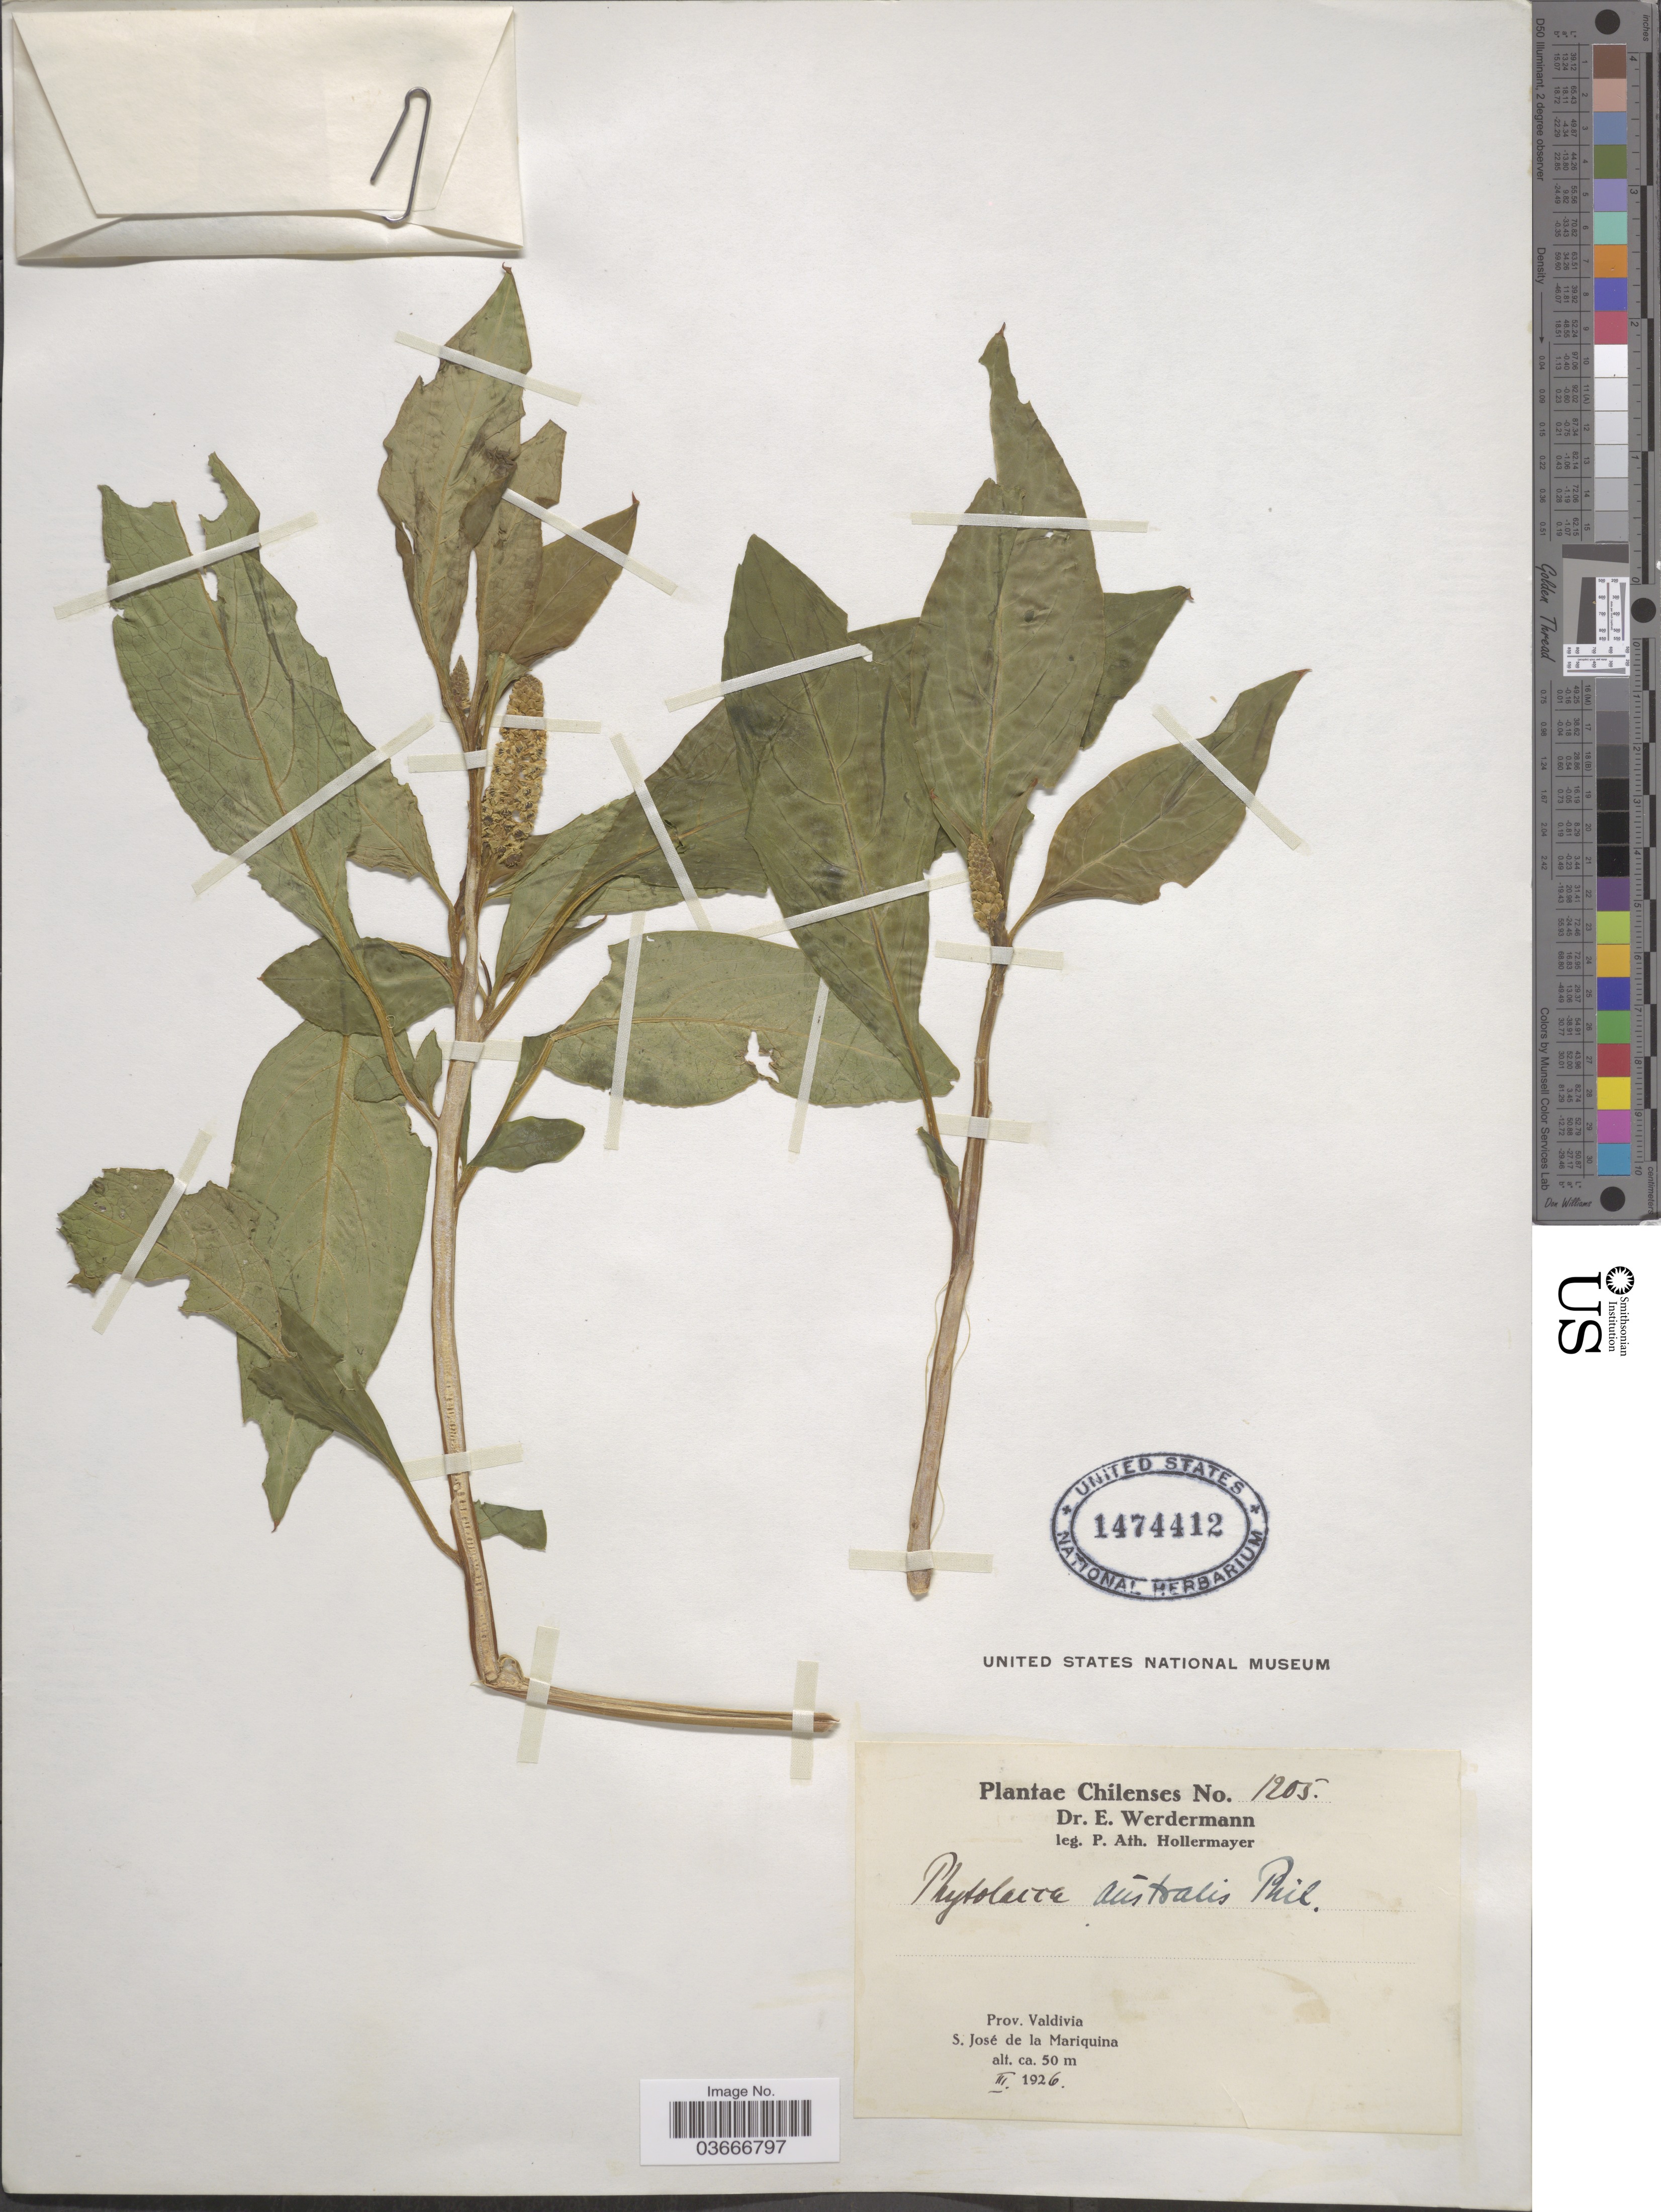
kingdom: Plantae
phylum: Tracheophyta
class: Magnoliopsida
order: Caryophyllales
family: Phytolaccaceae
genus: Phytolacca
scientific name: Phytolacca bogotensis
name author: Kunth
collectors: P. Hollermayer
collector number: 1205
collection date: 1926-03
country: Chile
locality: Prov. Valdivia. S. José de la Mariquina.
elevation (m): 50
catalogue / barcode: US 1474412